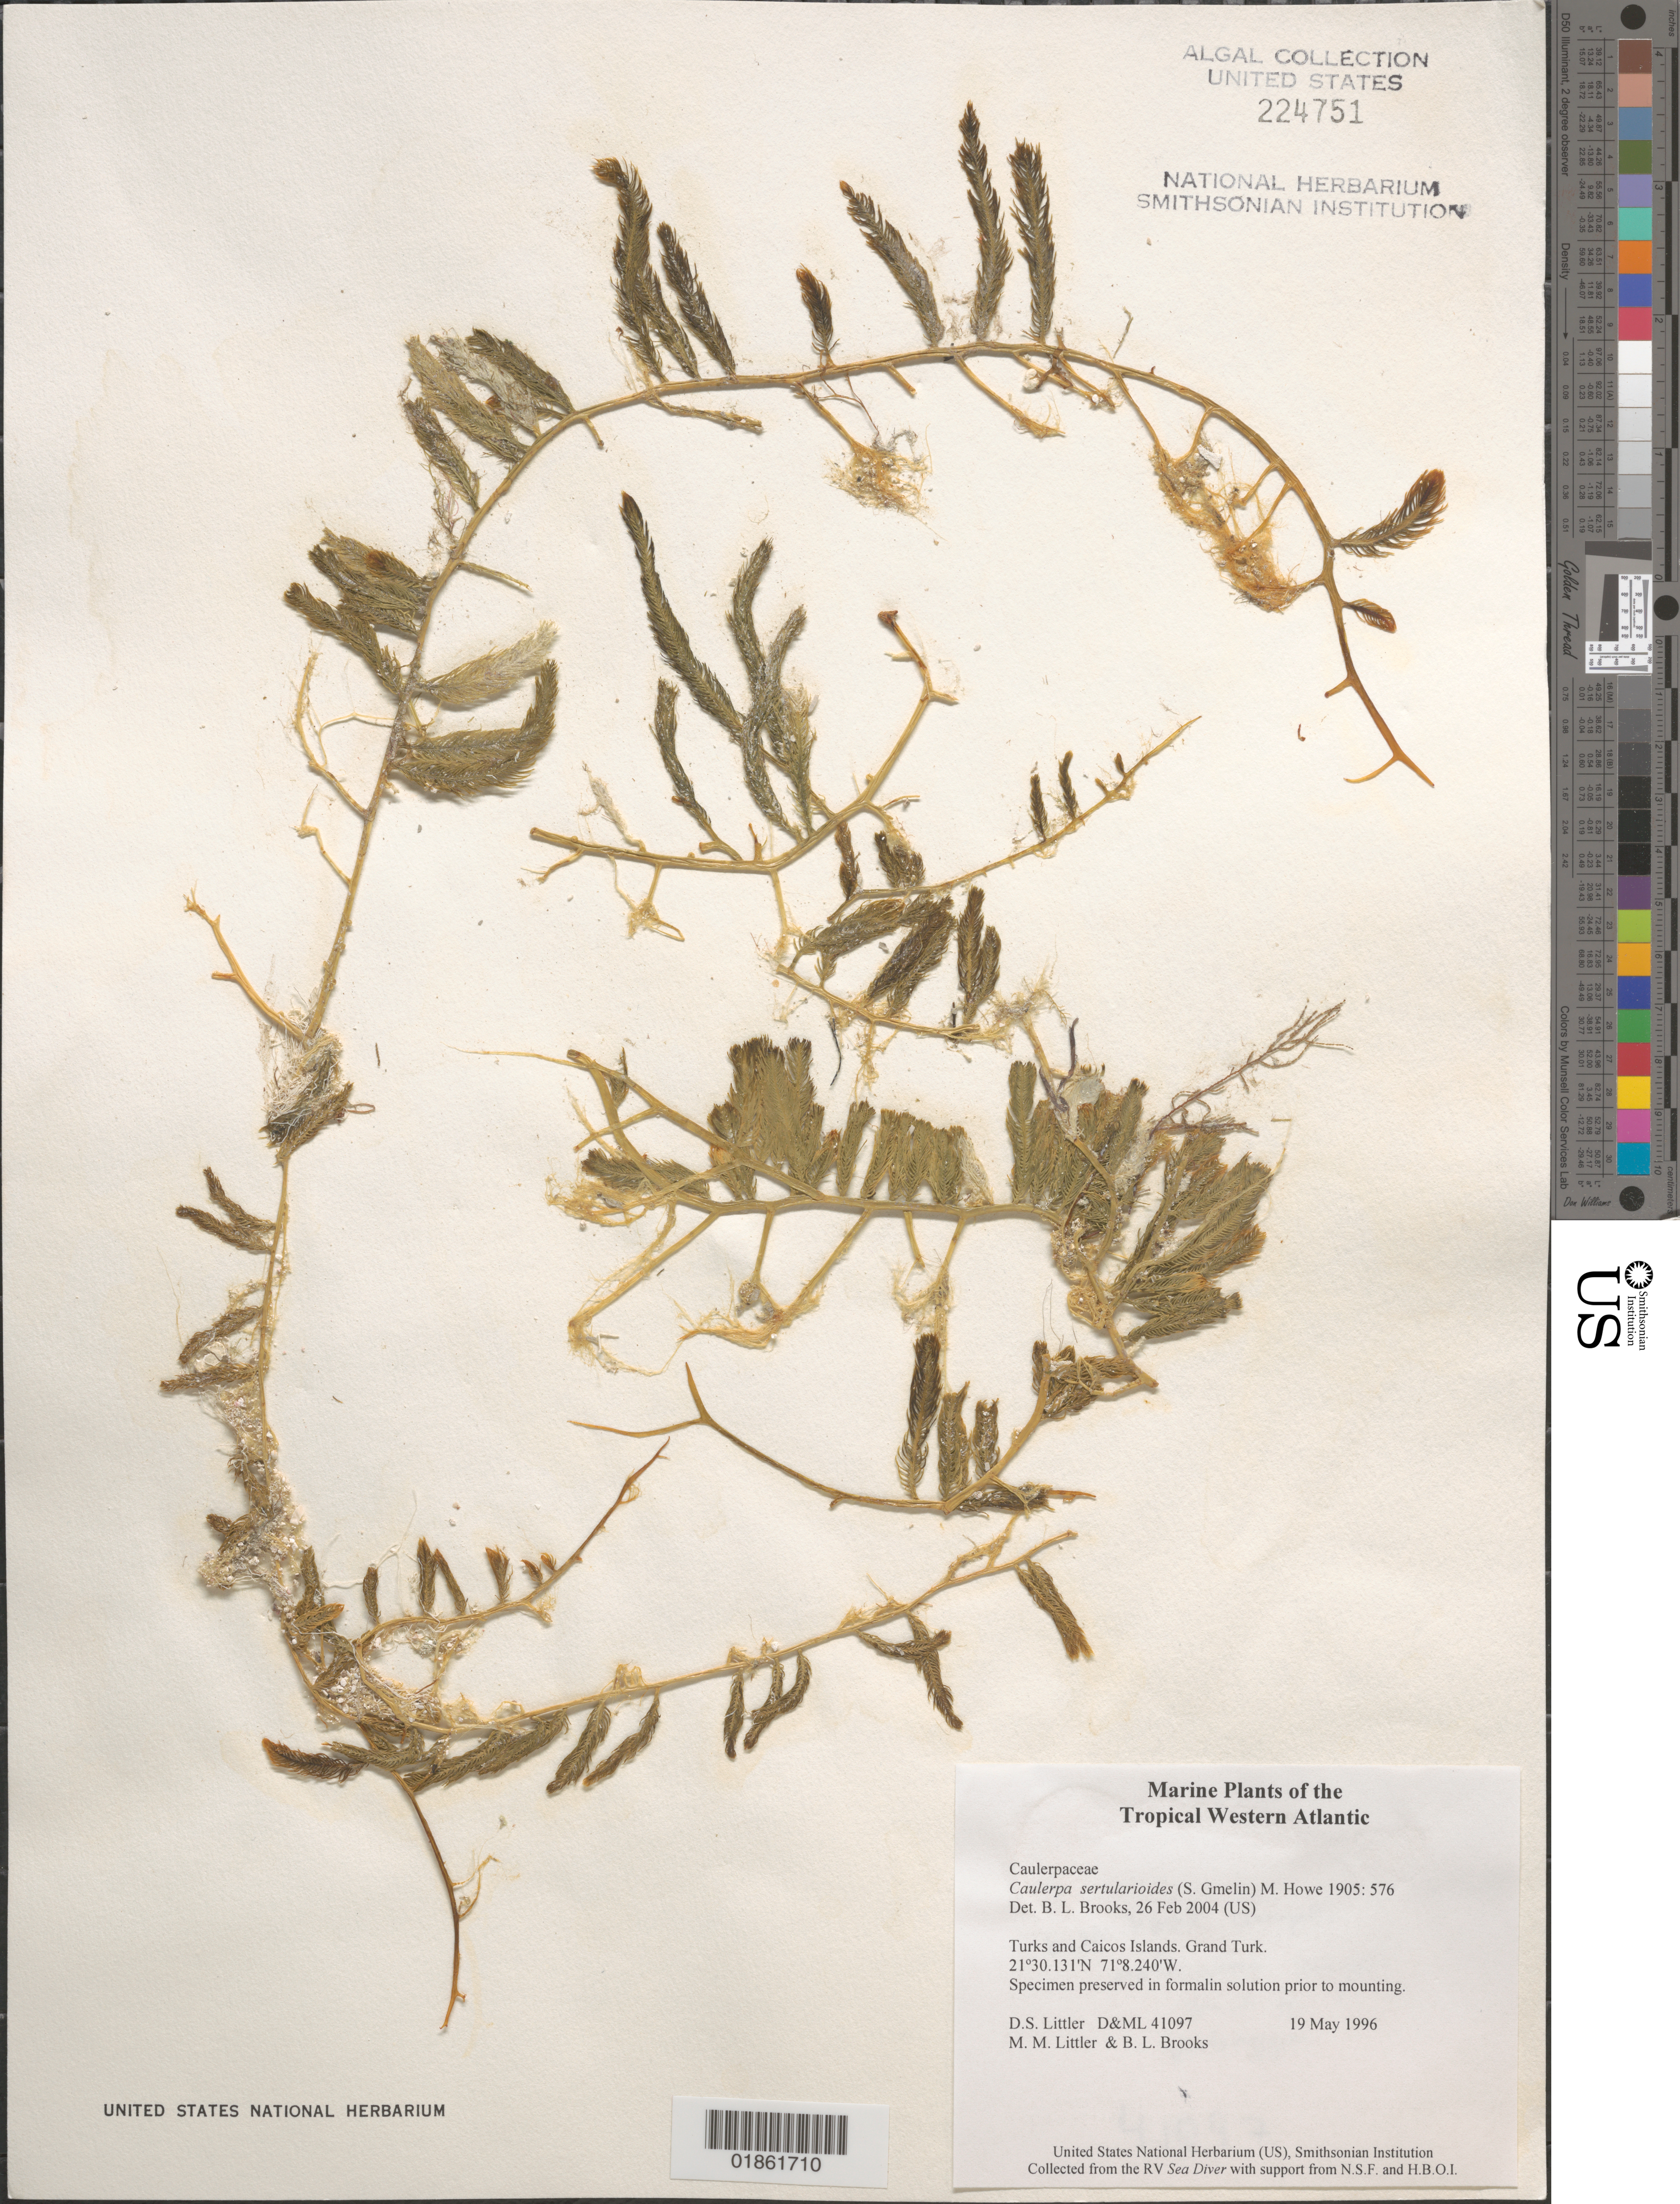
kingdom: Plantae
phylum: Chlorophyta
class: Ulvophyceae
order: Bryopsidales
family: Caulerpaceae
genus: Caulerpa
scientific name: Caulerpa sp.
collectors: D. S. Littler & M. M. Littler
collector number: D&ML 41097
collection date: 1996-05-19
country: Turks and Caicos Islands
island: Grand Turk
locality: Grand Turk. Creek on N tip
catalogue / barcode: US 224751